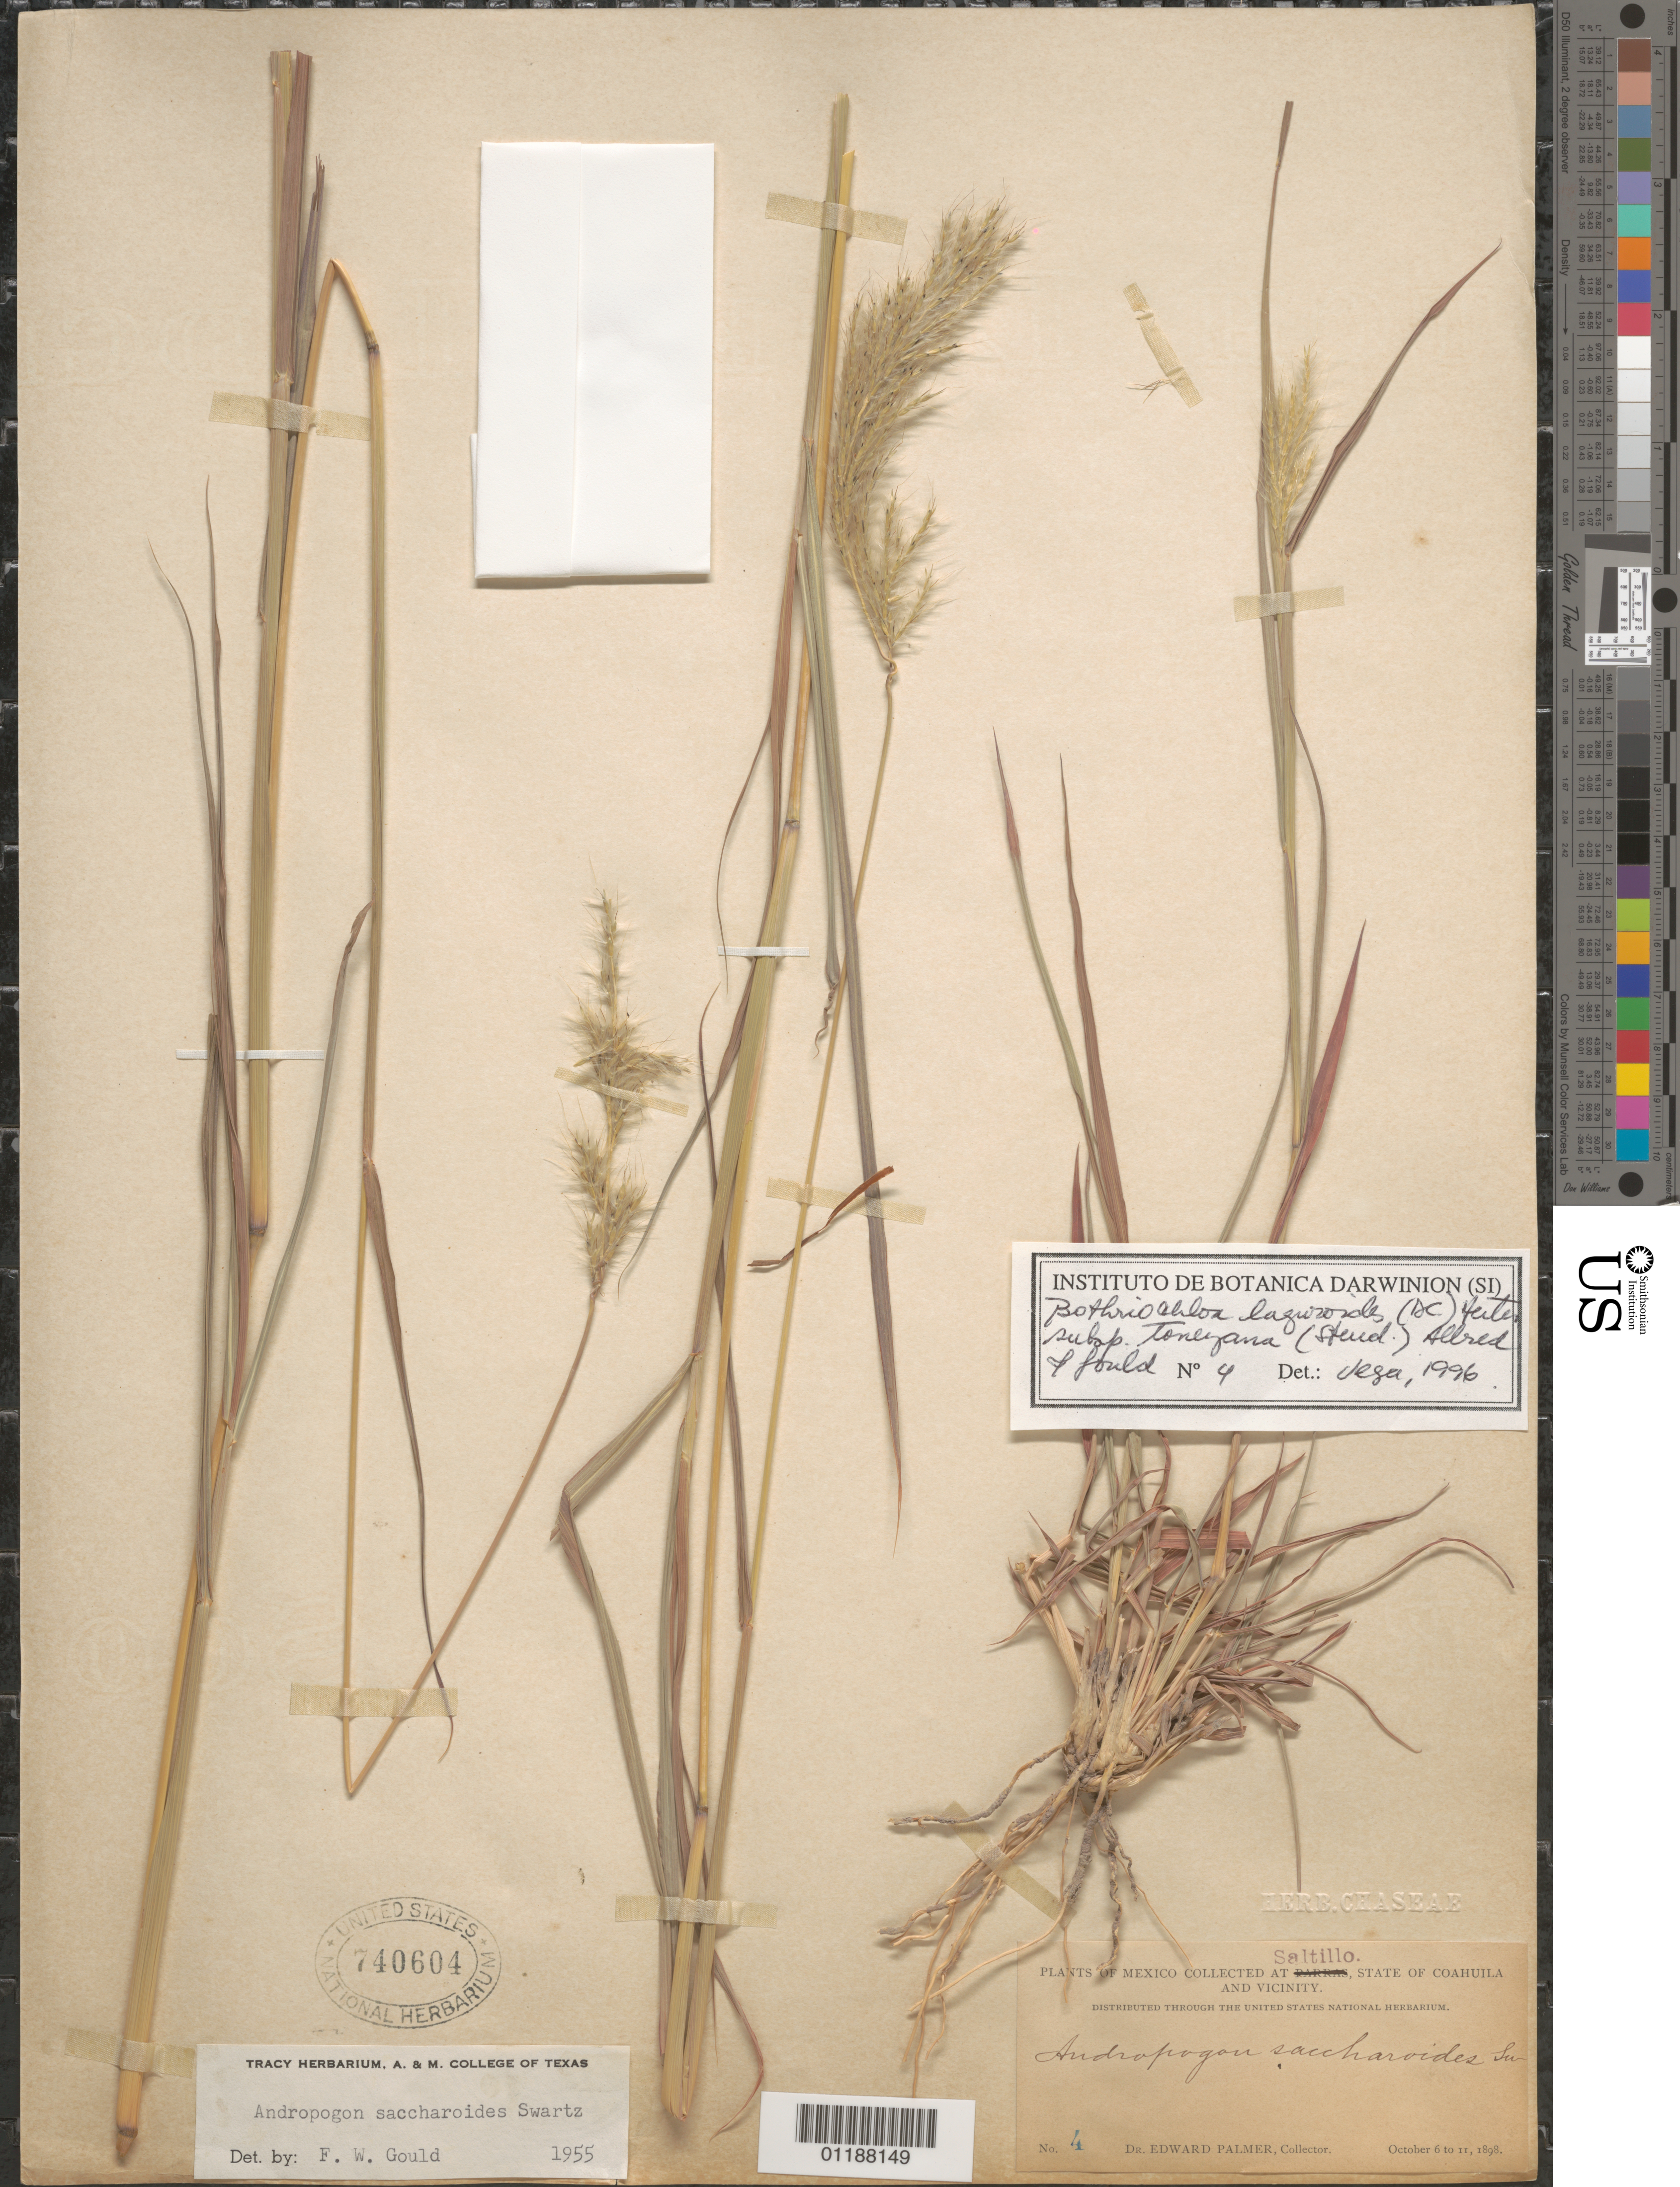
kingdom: Plantae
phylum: Tracheophyta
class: Liliopsida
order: Poales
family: Poaceae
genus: Bothriochloa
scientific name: Bothriochloa laguroides subsp. torreyana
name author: (Steud.) Allred & Gould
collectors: E. Palmer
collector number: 4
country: Mexico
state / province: Coahuila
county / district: Saltillo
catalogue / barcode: US 740604